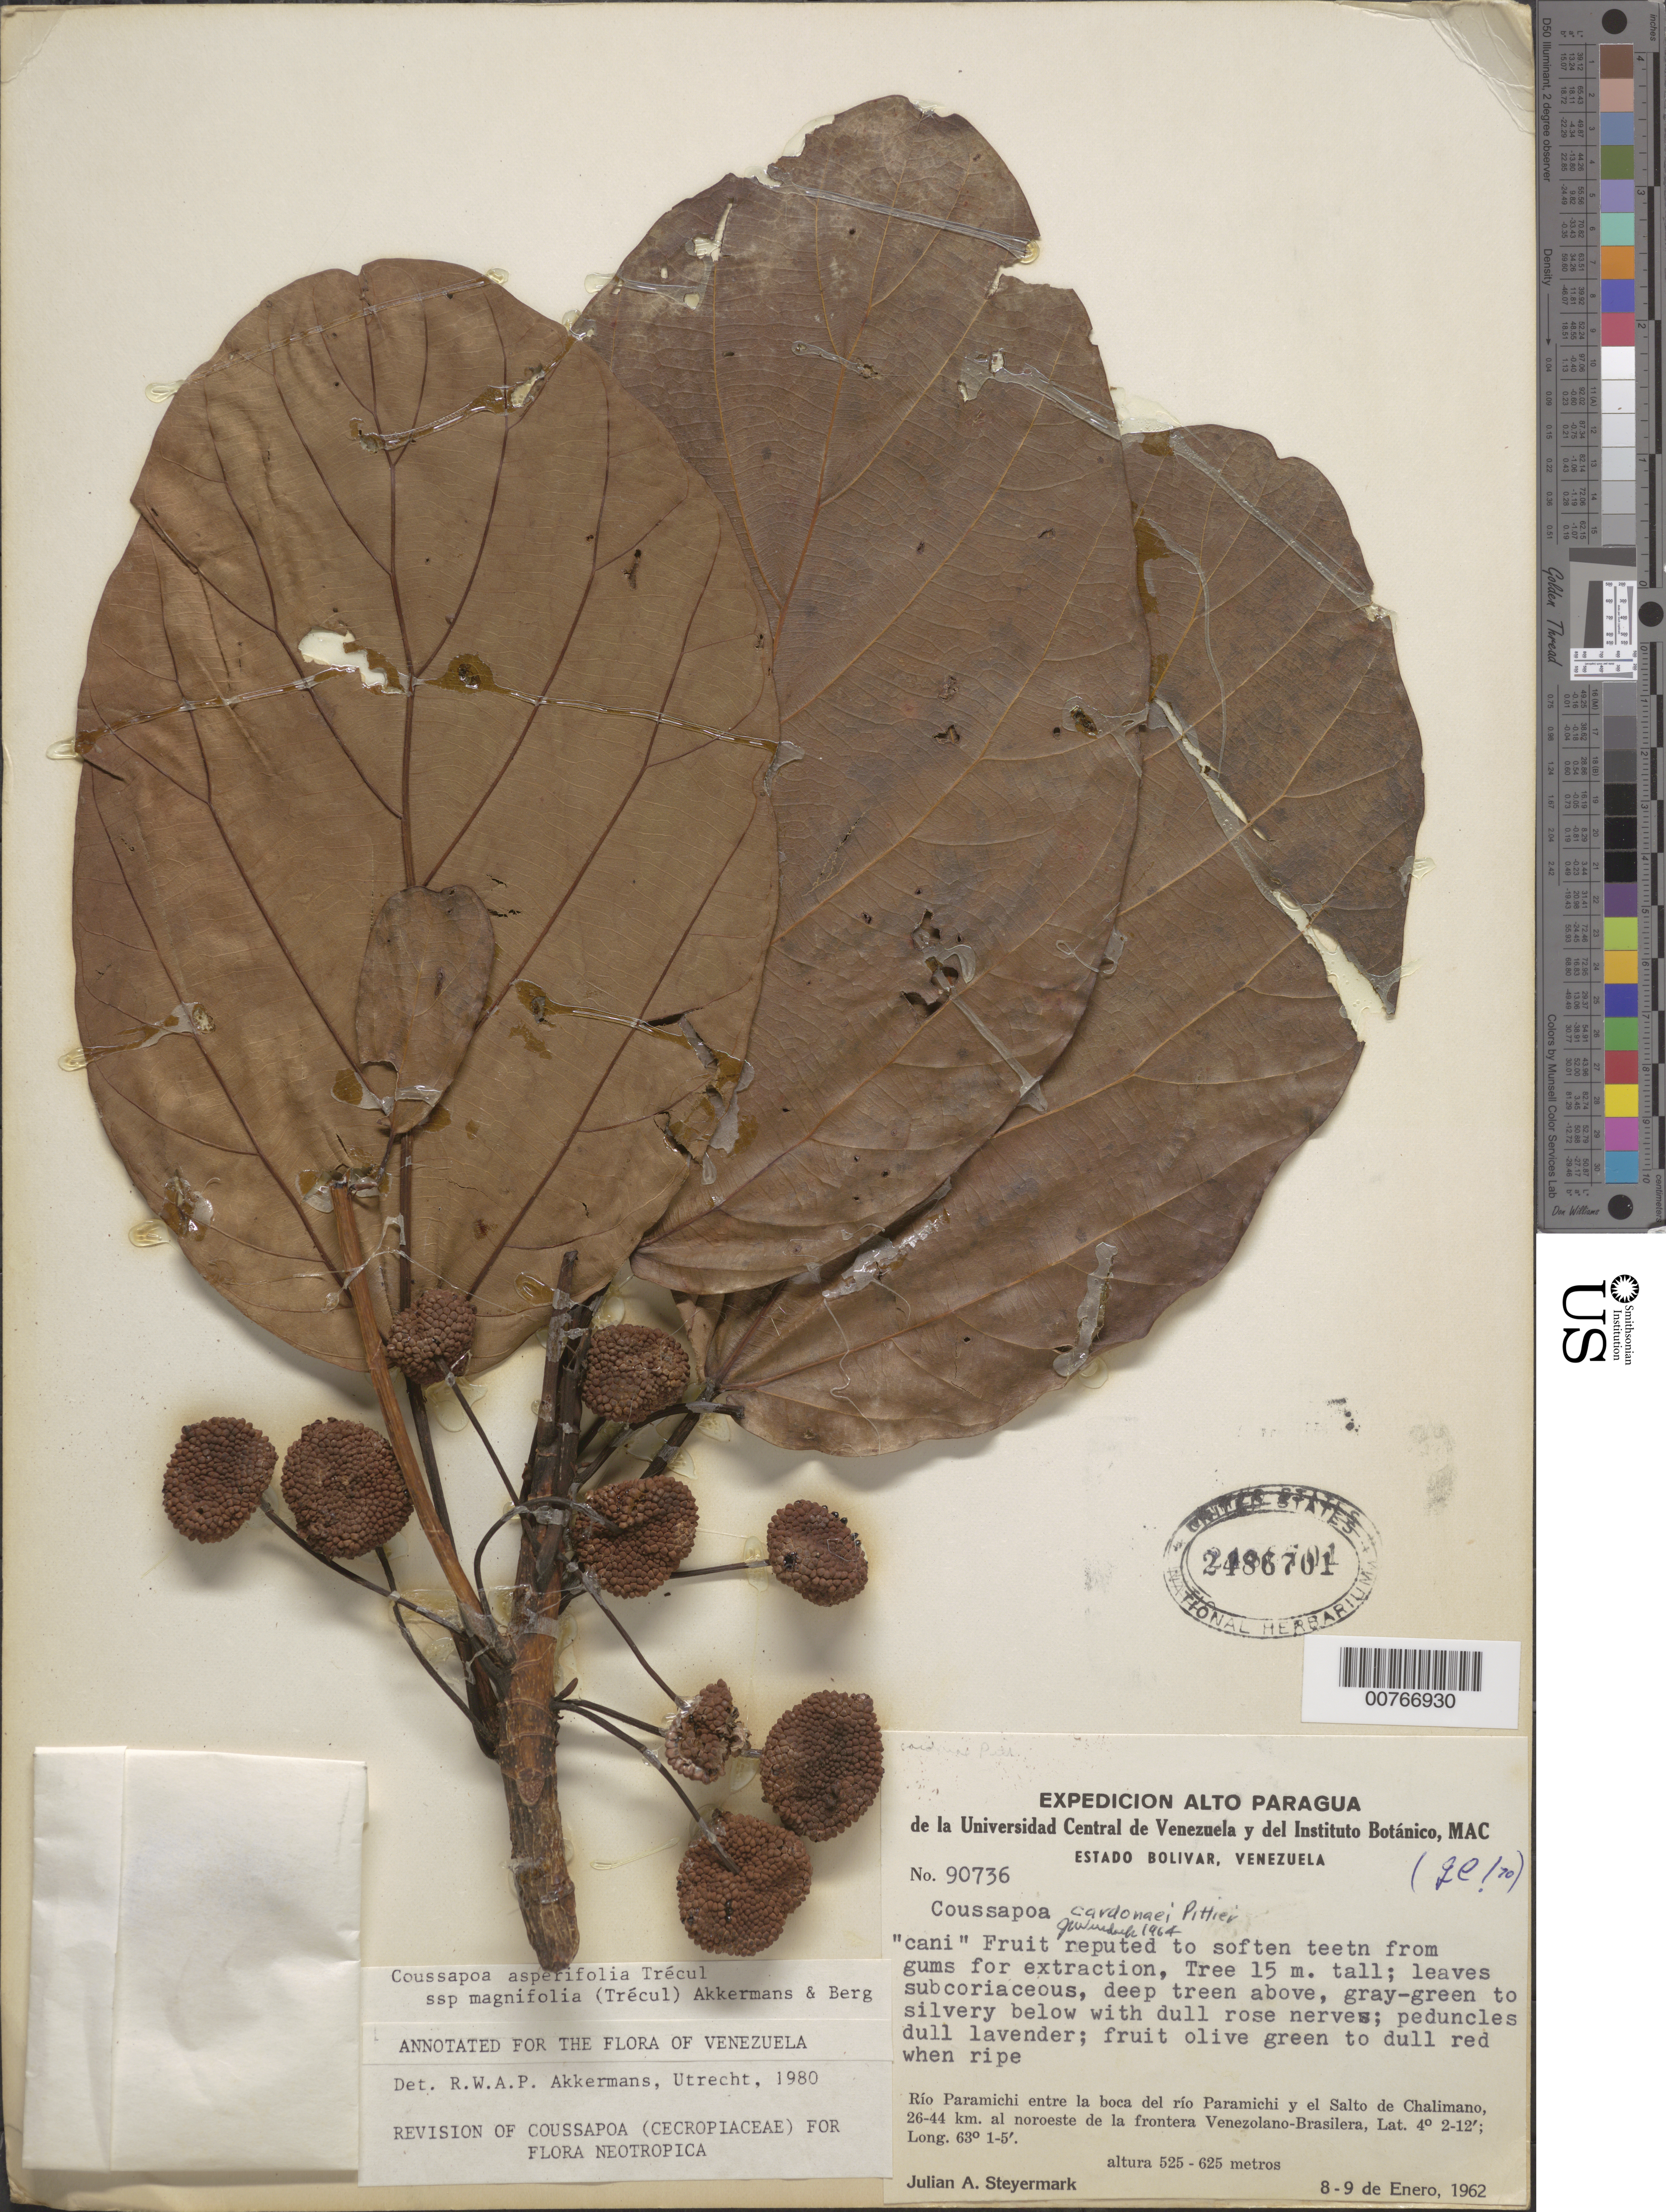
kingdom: Plantae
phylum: Tracheophyta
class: Magnoliopsida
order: Rosales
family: Urticaceae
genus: Coussapoa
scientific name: Coussapoa asperifolia subsp. magnifolia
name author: (Trécul) Akkermans & C.C. Berg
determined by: Akkermans, R. W. A. P.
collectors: J. Steyermark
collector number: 90736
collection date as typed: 8-Jan-62 to 9-Jan-62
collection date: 1962-01-08/1962-01-09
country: Venezuela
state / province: Bolívar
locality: Río Paramichi entre la boca del río Paramichi y el Salto de Chalimano, 26-44 NE de la Venezuela-Brazil border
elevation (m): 525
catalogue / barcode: US 2486701